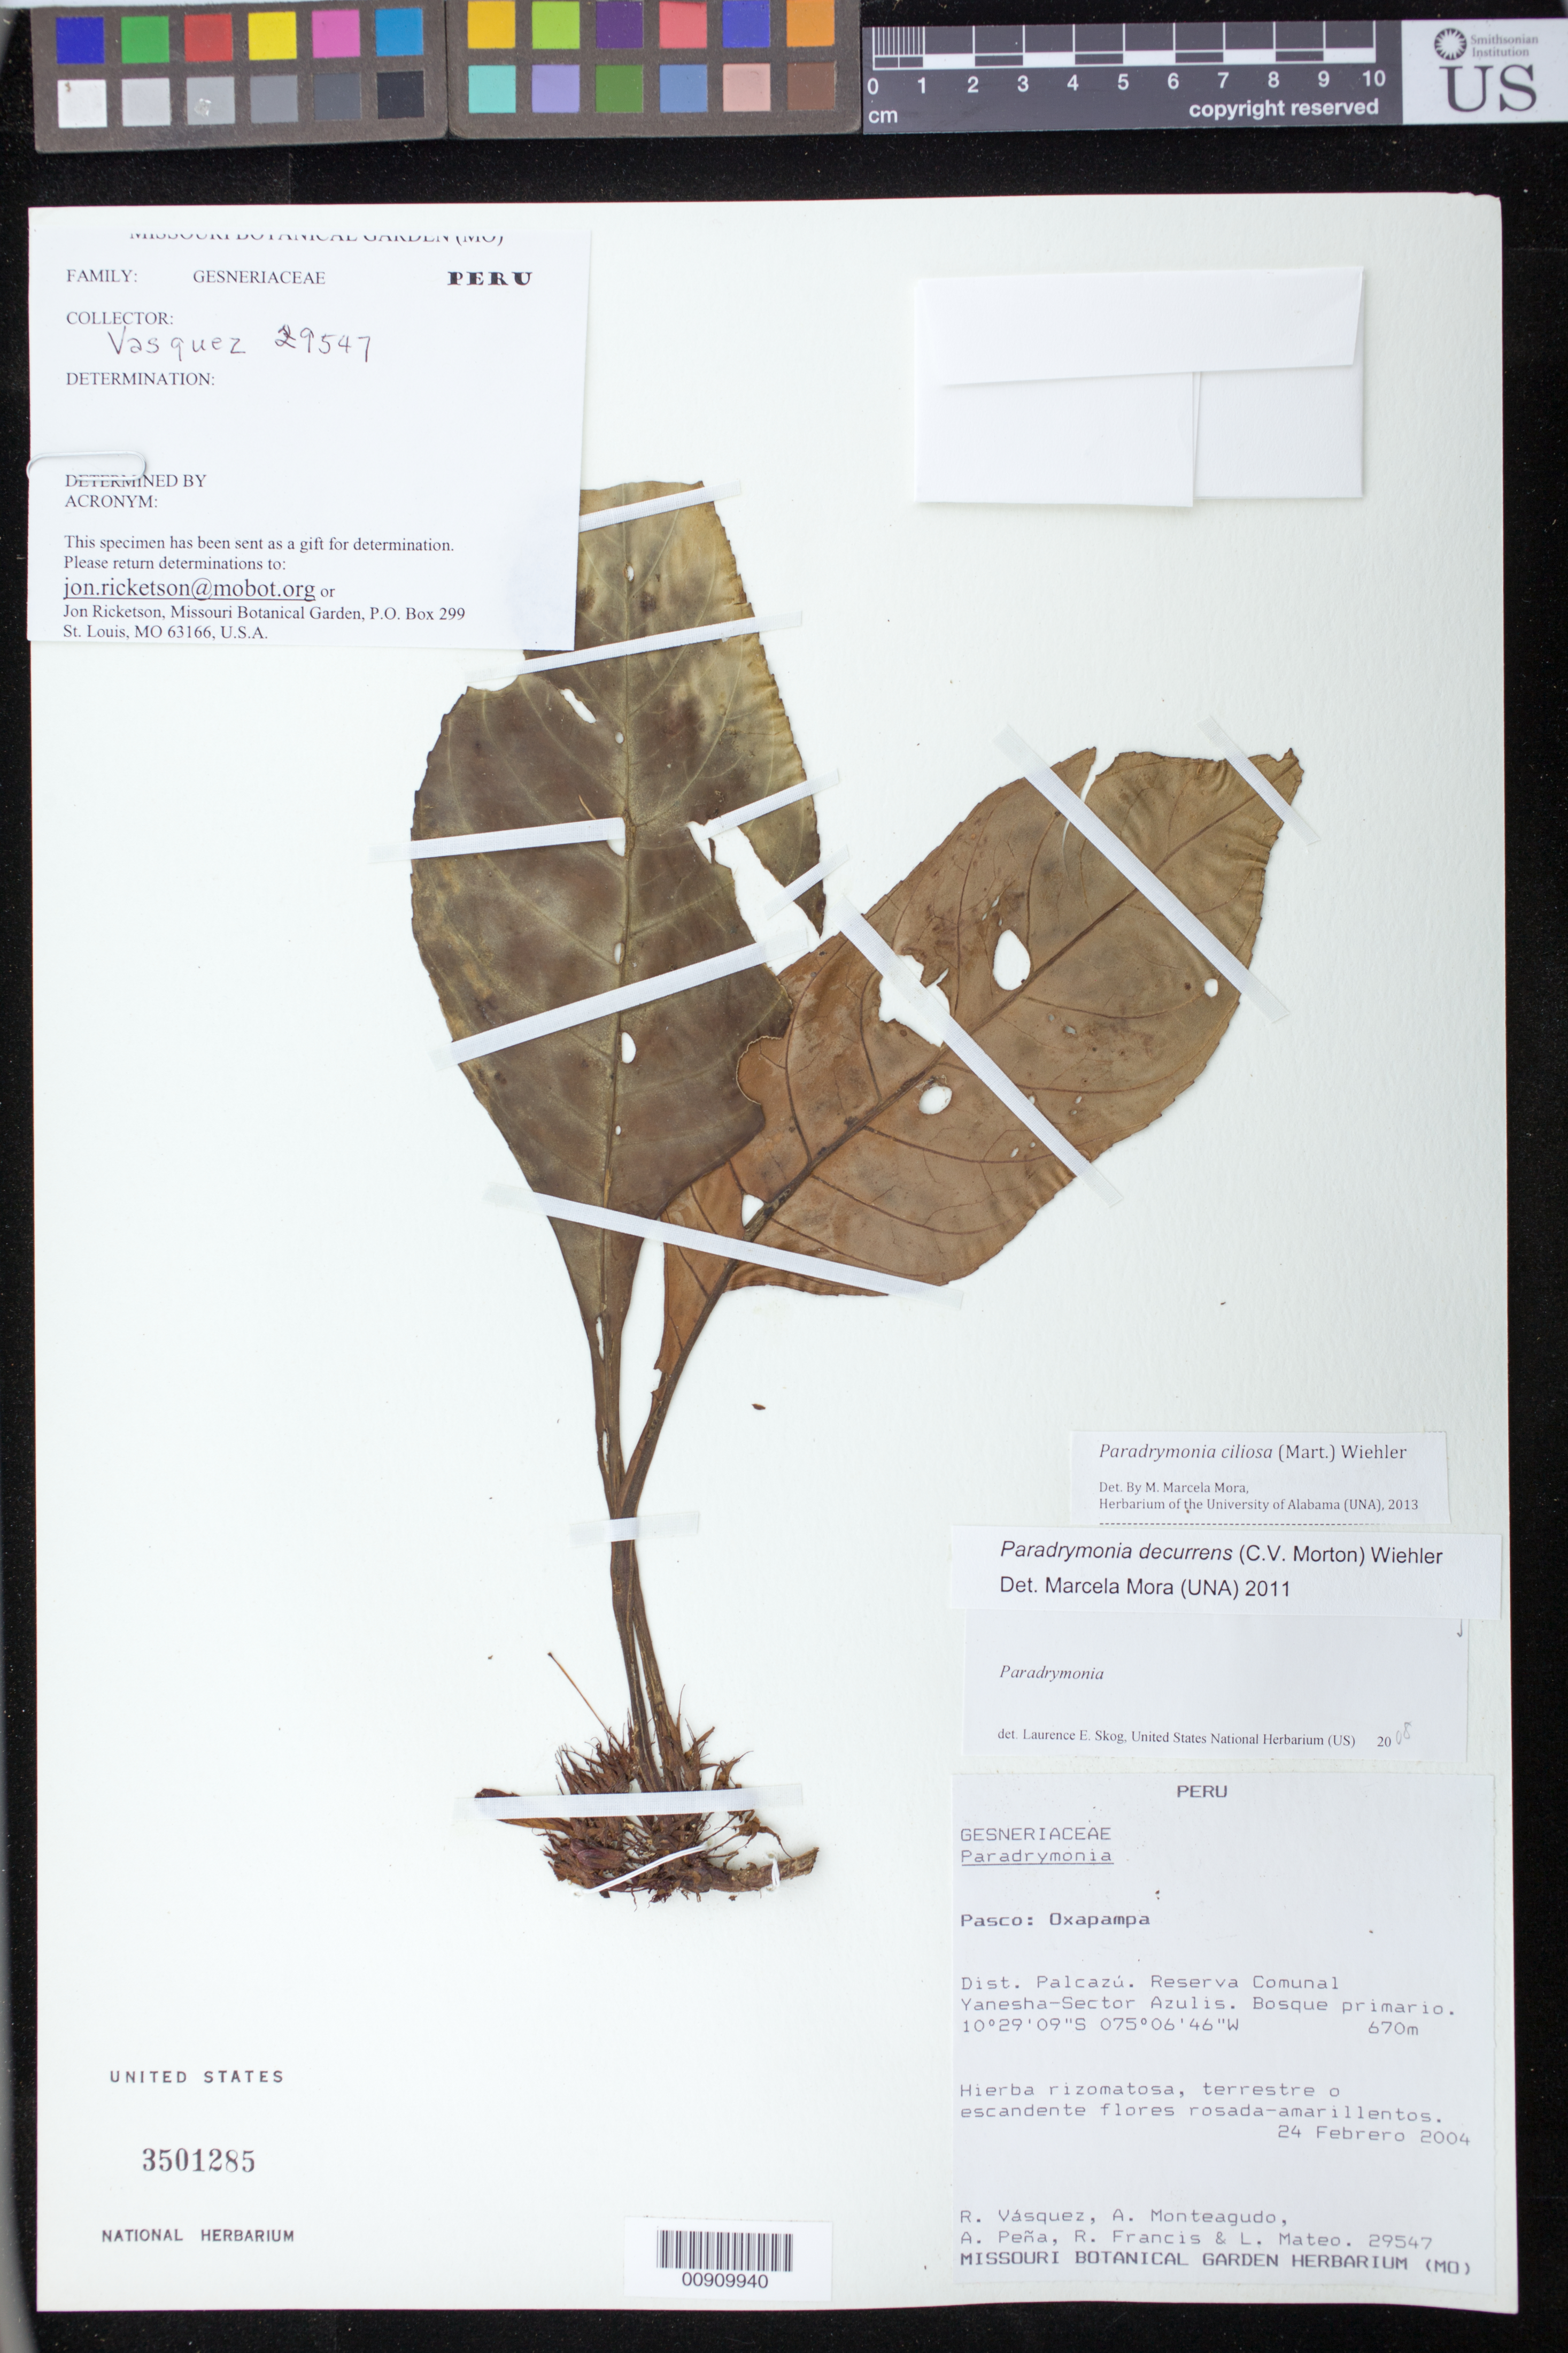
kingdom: Plantae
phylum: Tracheophyta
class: Magnoliopsida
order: Lamiales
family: Gesneriaceae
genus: Paradrymonia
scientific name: Paradrymonia ciliosa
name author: (Mart.) Wiehler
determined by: Mora, M. Marcela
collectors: R. Vásquez & et al.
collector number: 29547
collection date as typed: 24 Feb 2004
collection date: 2004-02-24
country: Peru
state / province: Pasco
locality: Pasco: Oxapampa. Distrito Palcazú, Reserva Comunal Yanesha-Sector Azulis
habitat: Bosque primario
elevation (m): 670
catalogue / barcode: US 3501285